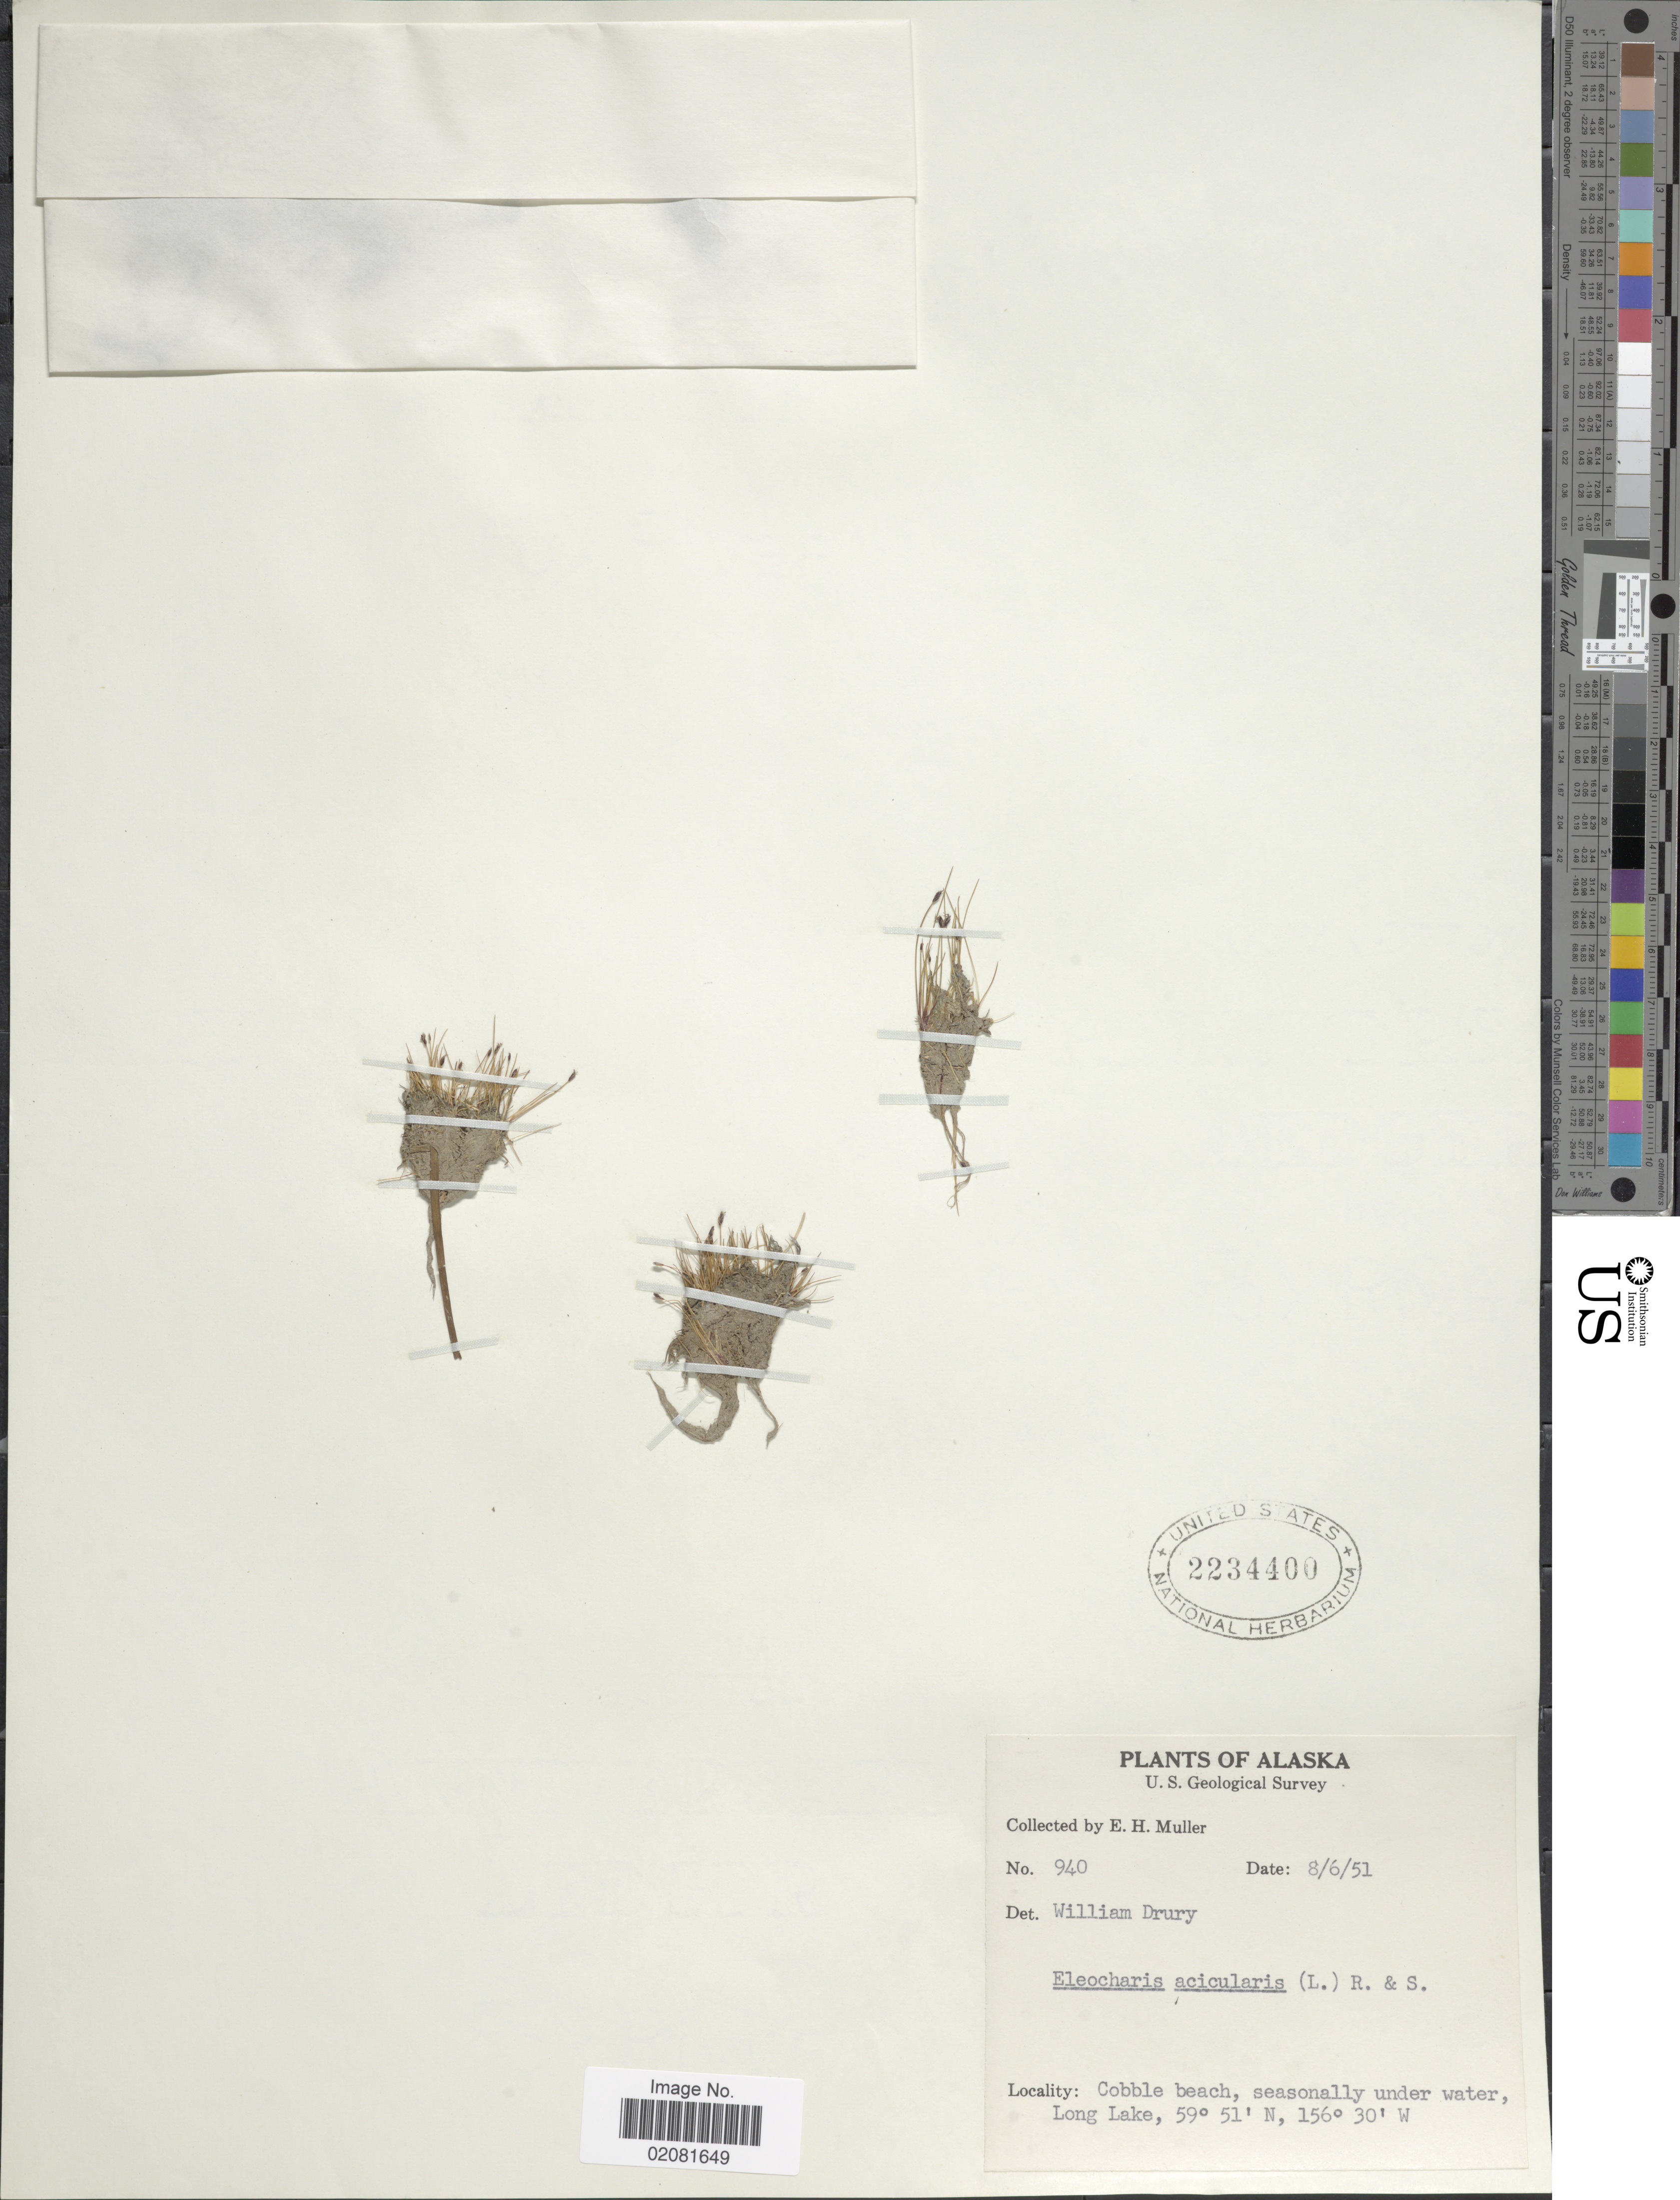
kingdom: Plantae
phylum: Tracheophyta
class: Liliopsida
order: Poales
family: Cyperaceae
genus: Eleocharis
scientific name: Eleocharis acicularis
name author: (L.) Roem. & Schult.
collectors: E. H. Muller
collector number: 940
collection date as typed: Transcribed d/m/y: 6/8/51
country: United States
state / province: Alaska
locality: Cobble beach, seasonally under water, Long Lake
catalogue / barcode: US 2234400